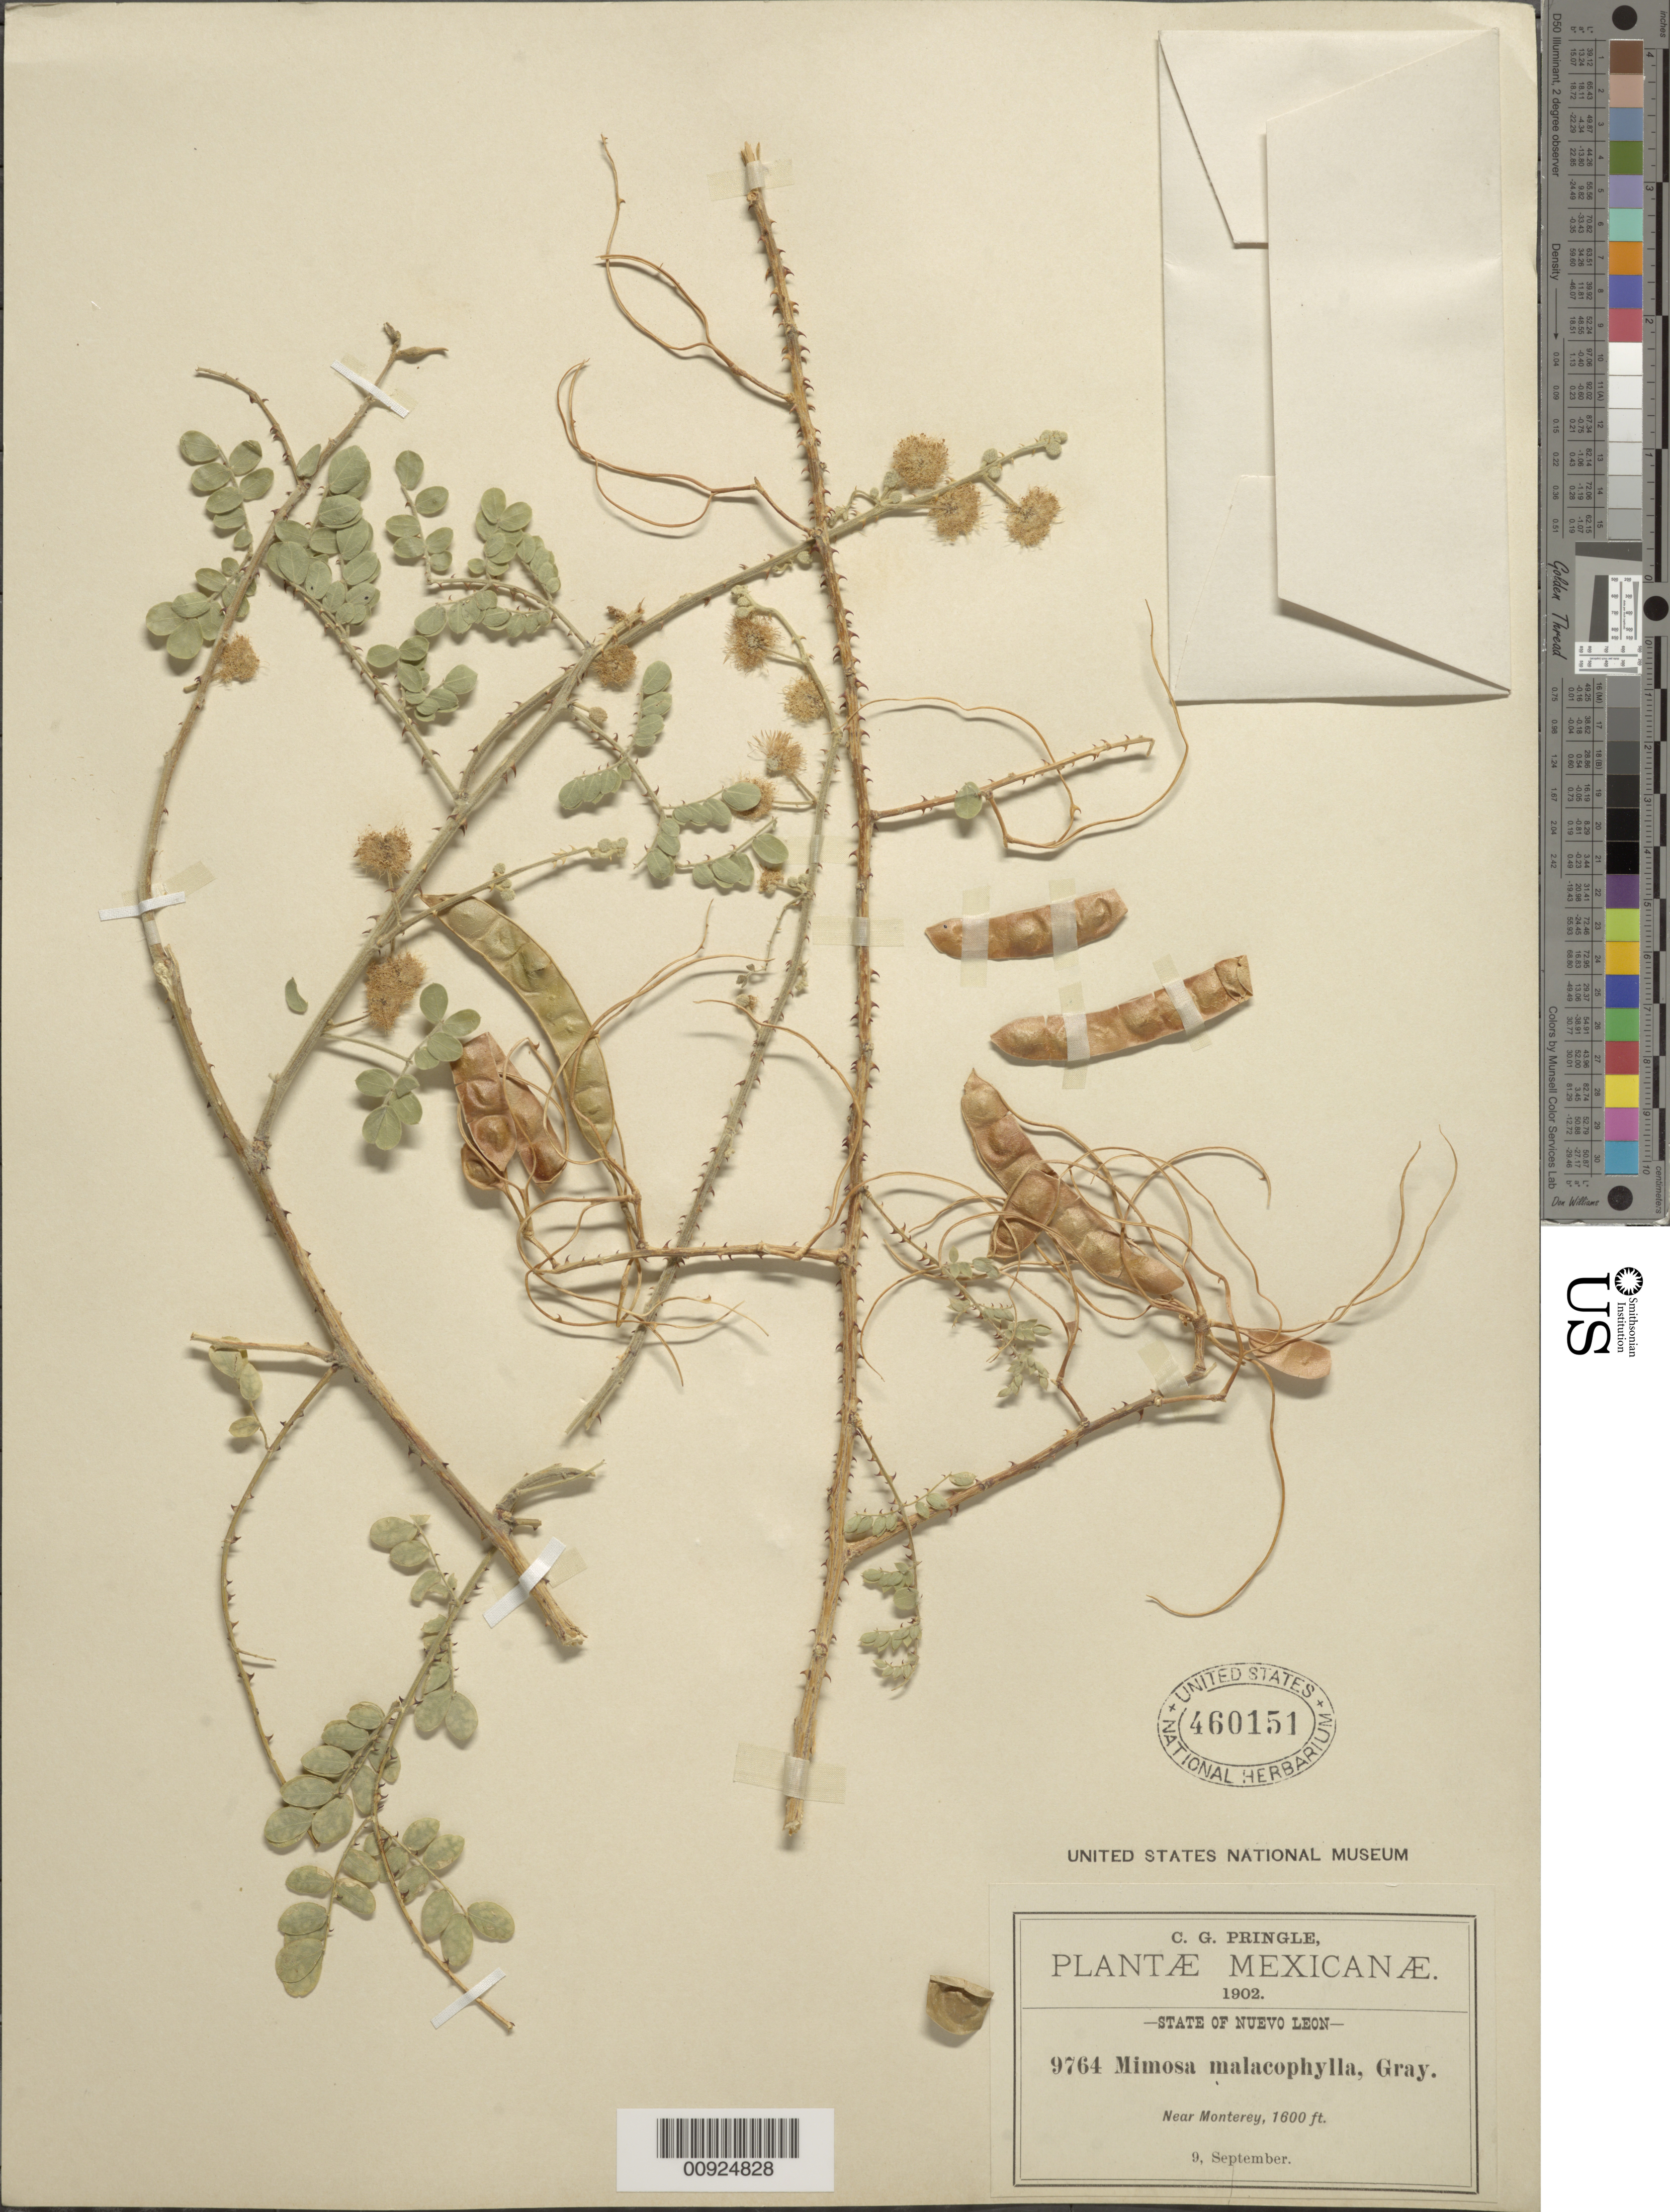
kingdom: Plantae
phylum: Tracheophyta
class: Magnoliopsida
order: Fabales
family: Fabaceae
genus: Mimosa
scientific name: Mimosa malacophylla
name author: A. Gray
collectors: C. G. Pringle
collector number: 9764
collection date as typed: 09 Sep 1902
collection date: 1902-09-09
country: Mexico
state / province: Nuevo León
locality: Near Monterrey, Nuevo León.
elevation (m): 488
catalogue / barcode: US 460151